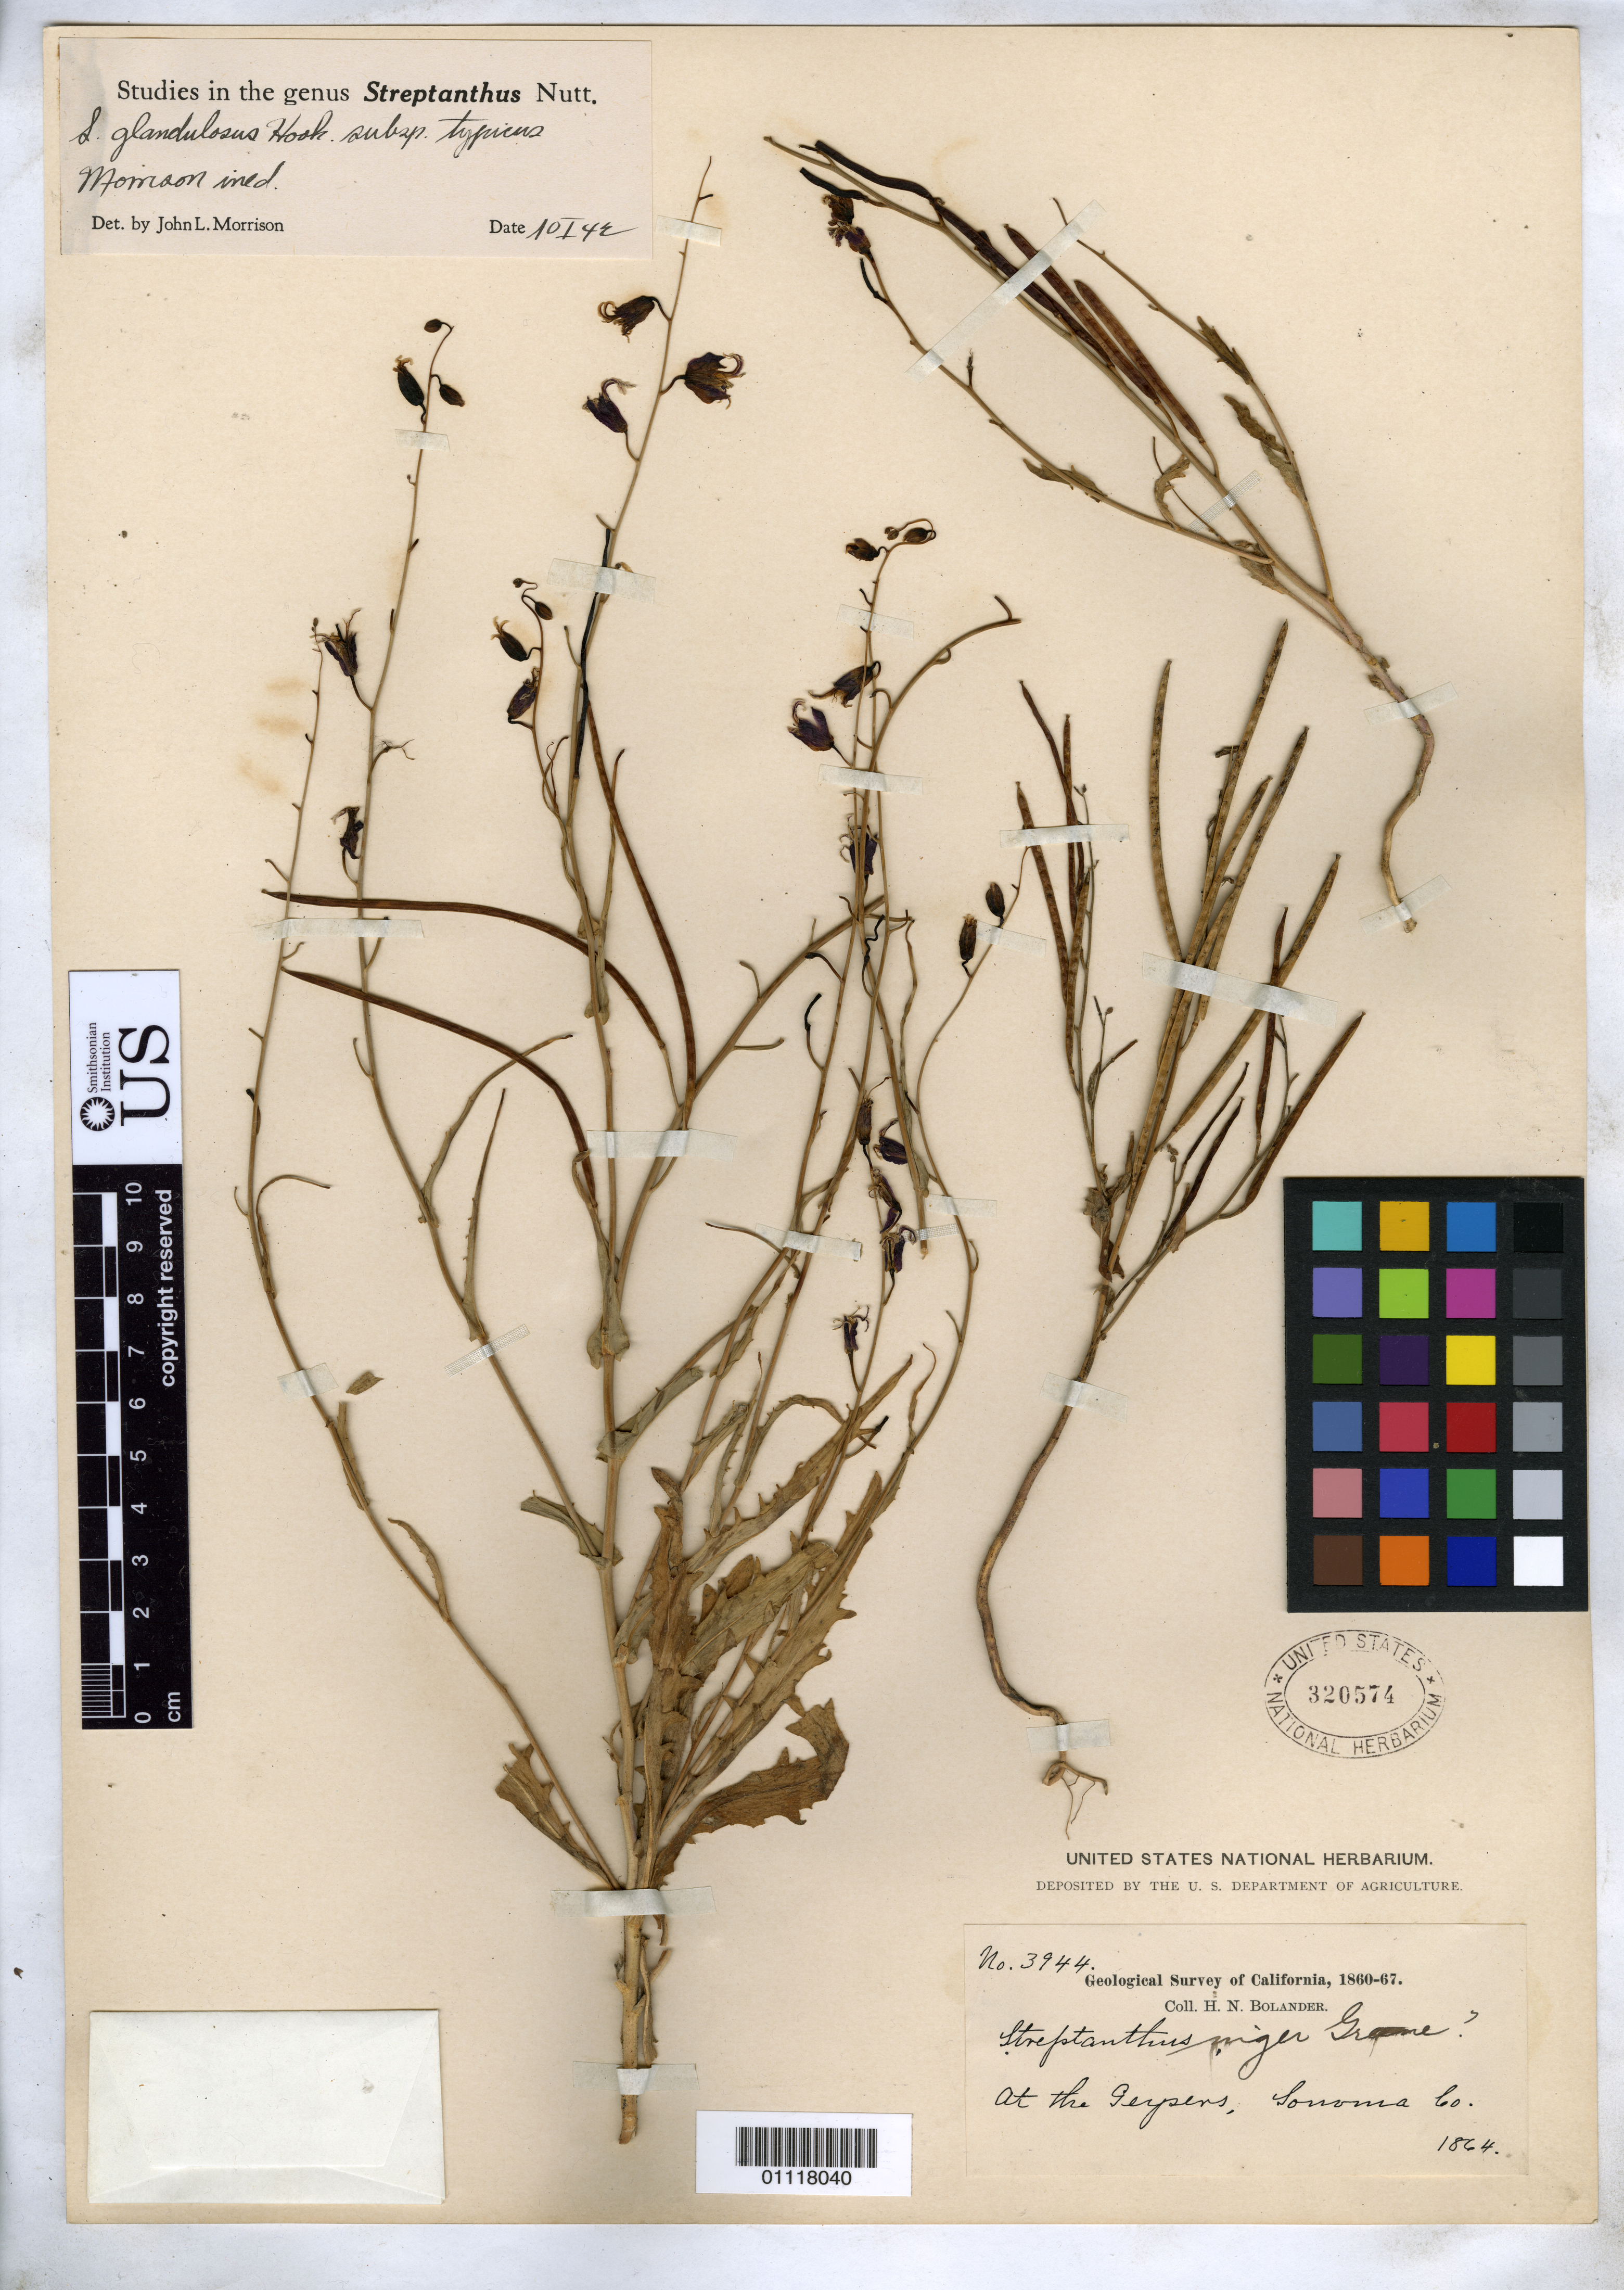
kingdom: Plantae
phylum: Tracheophyta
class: Magnoliopsida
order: Brassicales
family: Brassicaceae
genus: Streptanthus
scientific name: Streptanthus niger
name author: Greene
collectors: H. Bolander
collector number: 3944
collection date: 1864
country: United States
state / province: California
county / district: Sonoma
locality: At the Geysers.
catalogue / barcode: US 320574